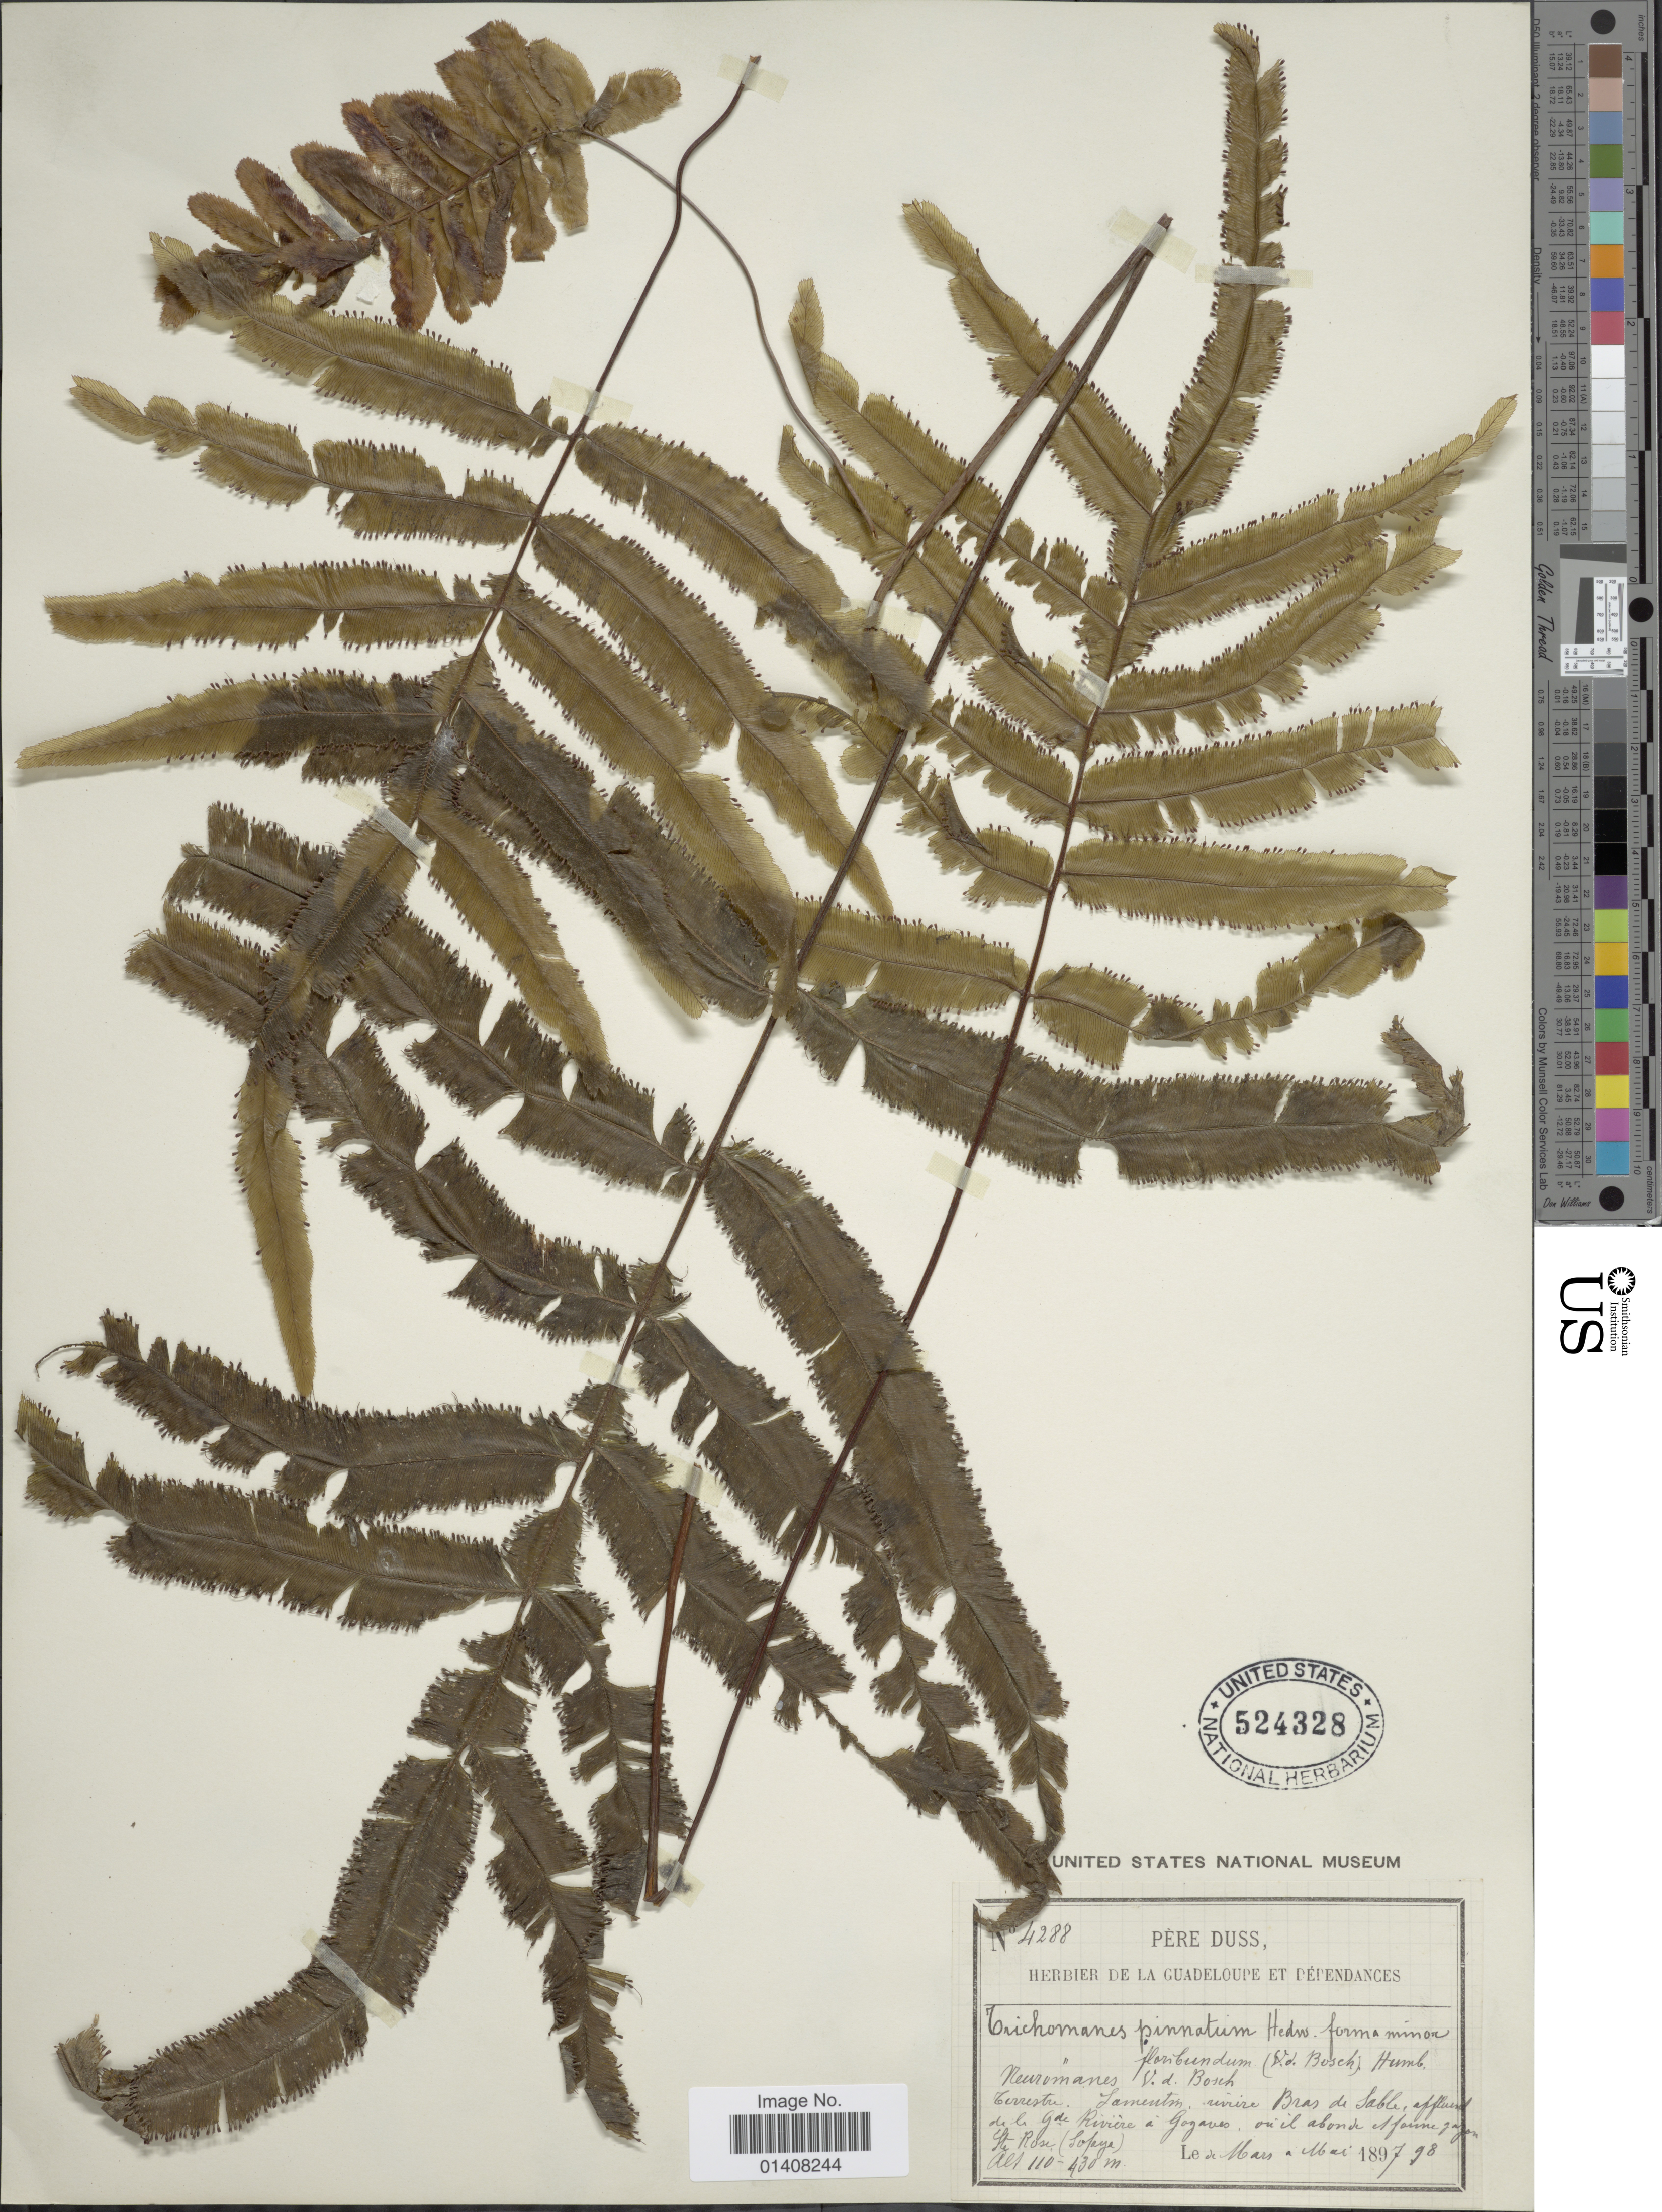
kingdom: Plantae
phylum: Tracheophyta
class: Polypodiopsida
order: Hymenophyllales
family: Hymenophyllaceae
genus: Trichomanes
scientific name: Trichomanes pinnatum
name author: Hedw.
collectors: Père Duss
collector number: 4288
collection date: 1897-03/1898-05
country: Guadeloupe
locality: Lamentin, riviere Bras de Sable, de la Gde Riviere a Goyaves, où il abonde et faine gazon Ste-Rose (Sofaïa)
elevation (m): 110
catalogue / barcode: US 524328